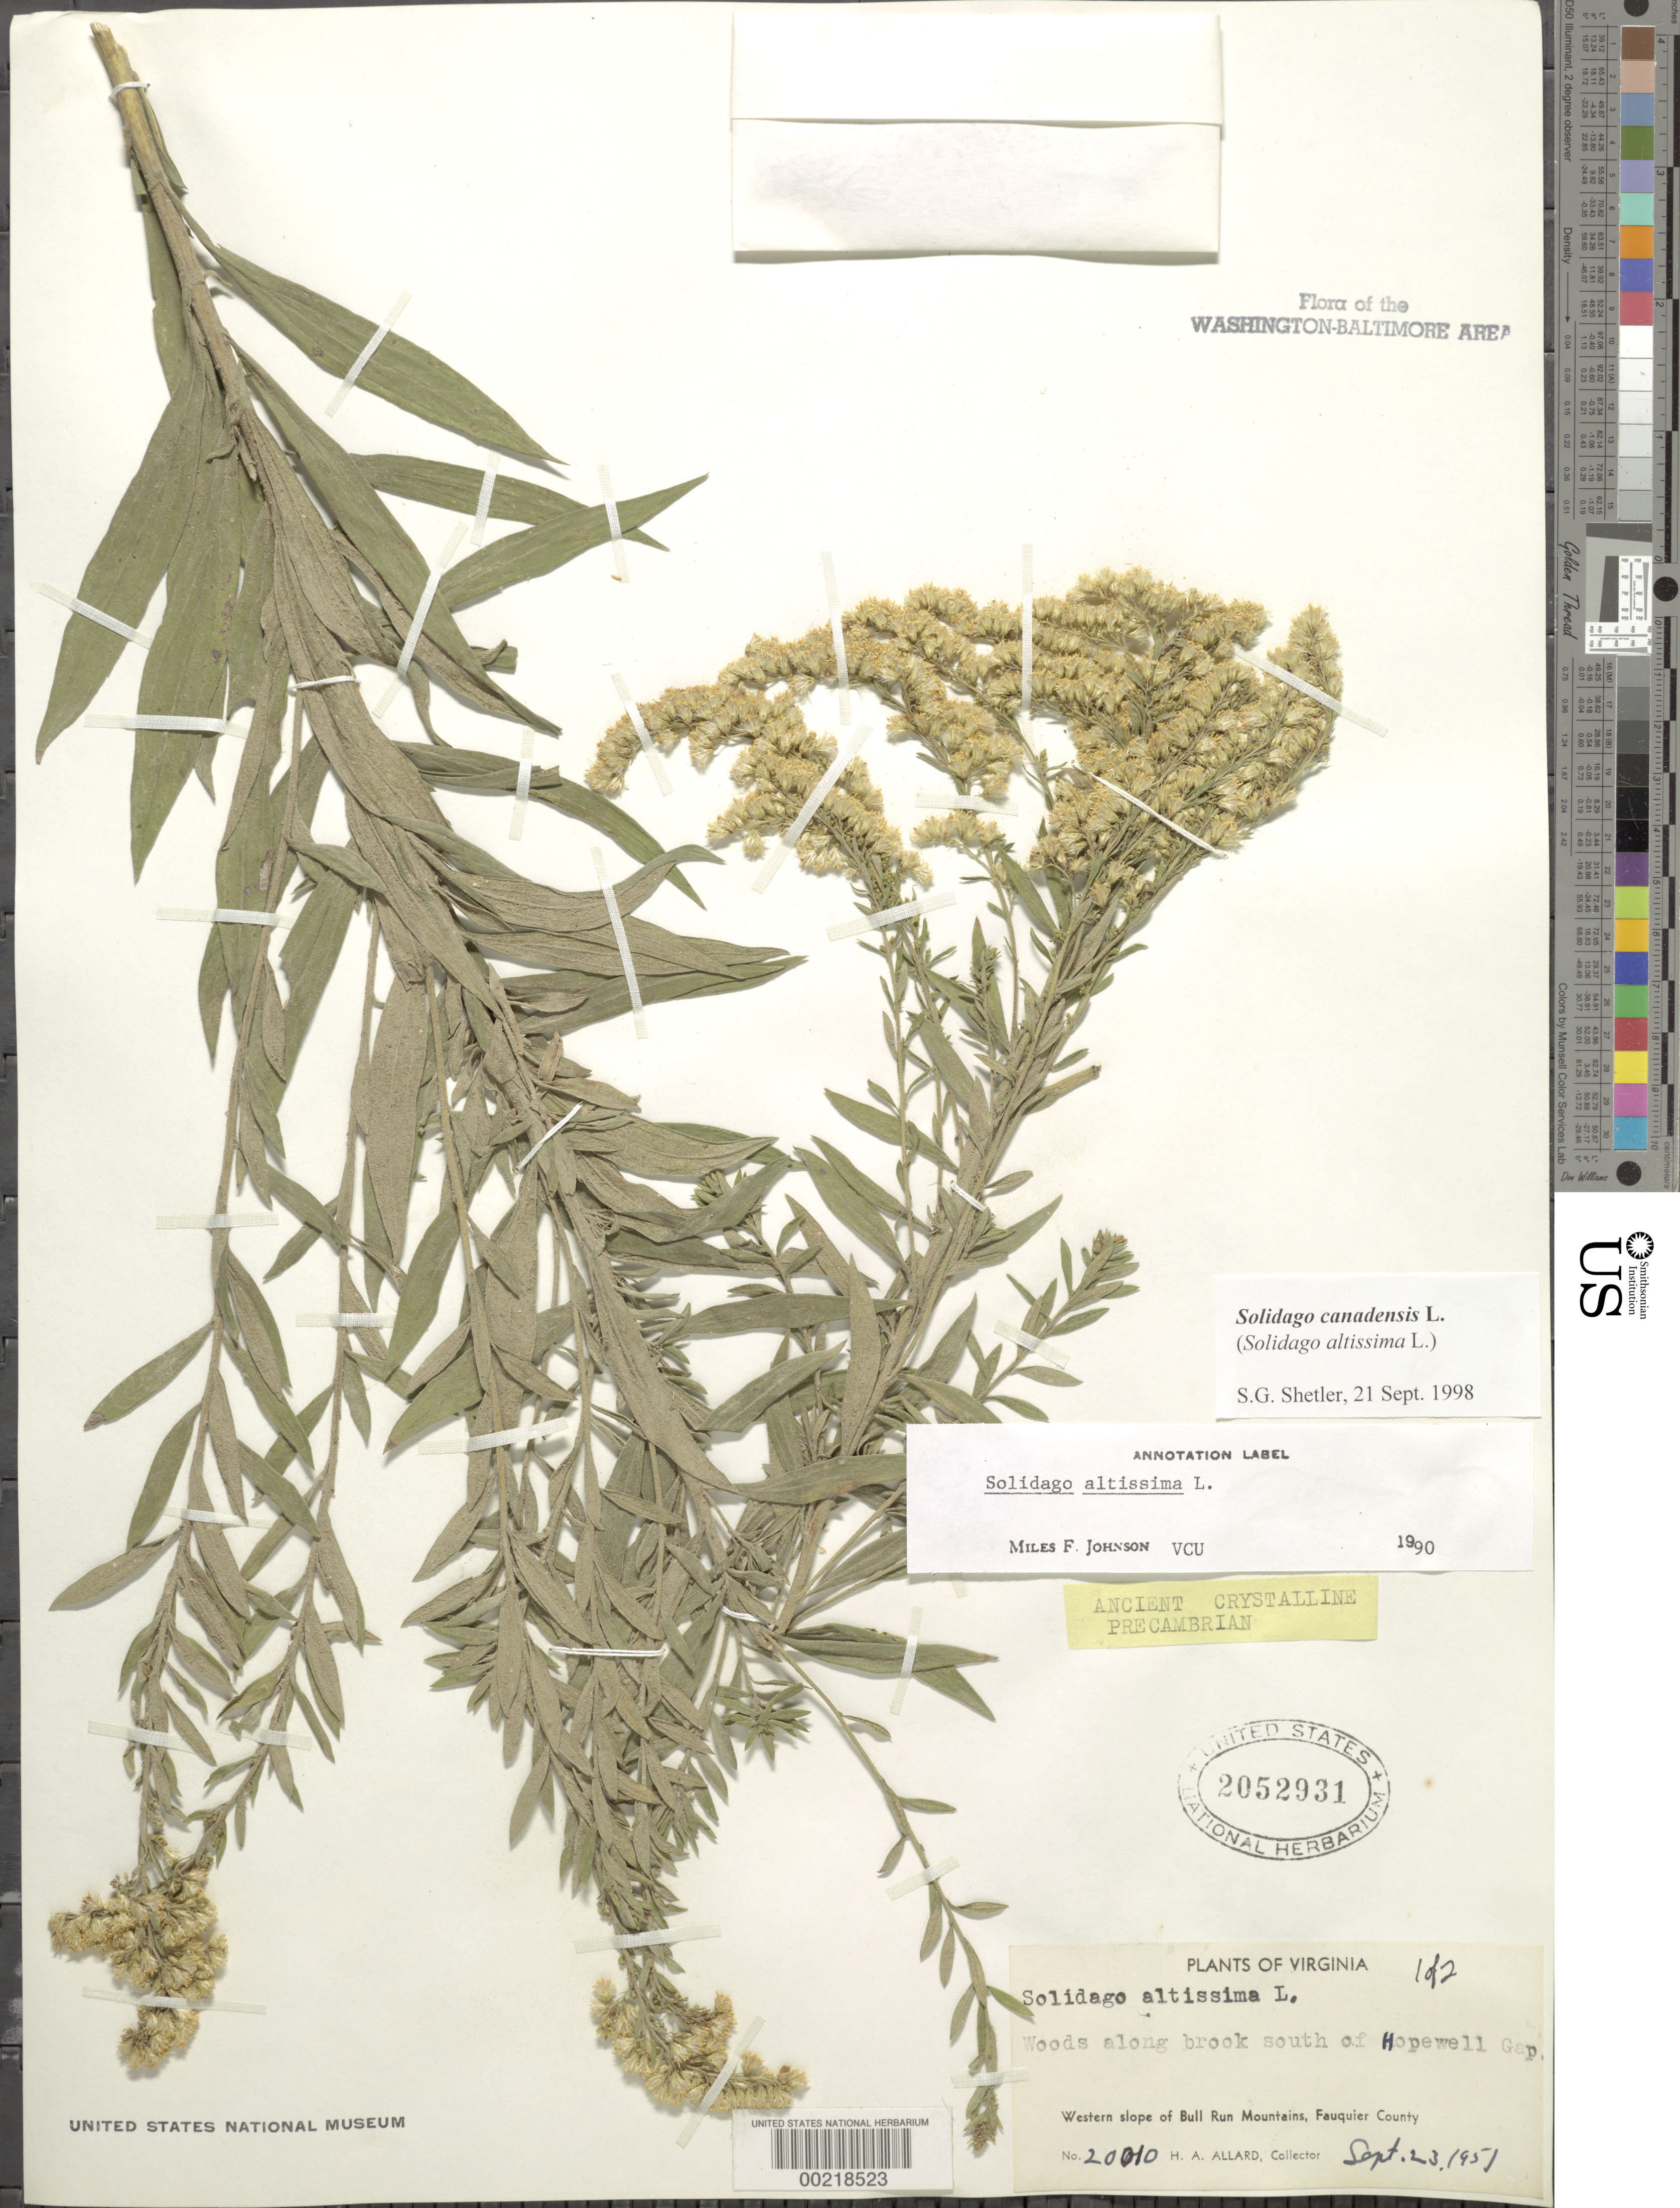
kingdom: Plantae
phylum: Tracheophyta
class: Magnoliopsida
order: Asterales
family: Asteraceae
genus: Solidago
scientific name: Solidago canadensis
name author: L.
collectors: H. A. Allard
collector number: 20010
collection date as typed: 23 Sep 1951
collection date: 1951-09-23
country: United States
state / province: Virginia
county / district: Fauquier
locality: South of Hopewell Gap western slope of Bull Run Mountains Bull Run Mts.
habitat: Woods along brook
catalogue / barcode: US 2052931